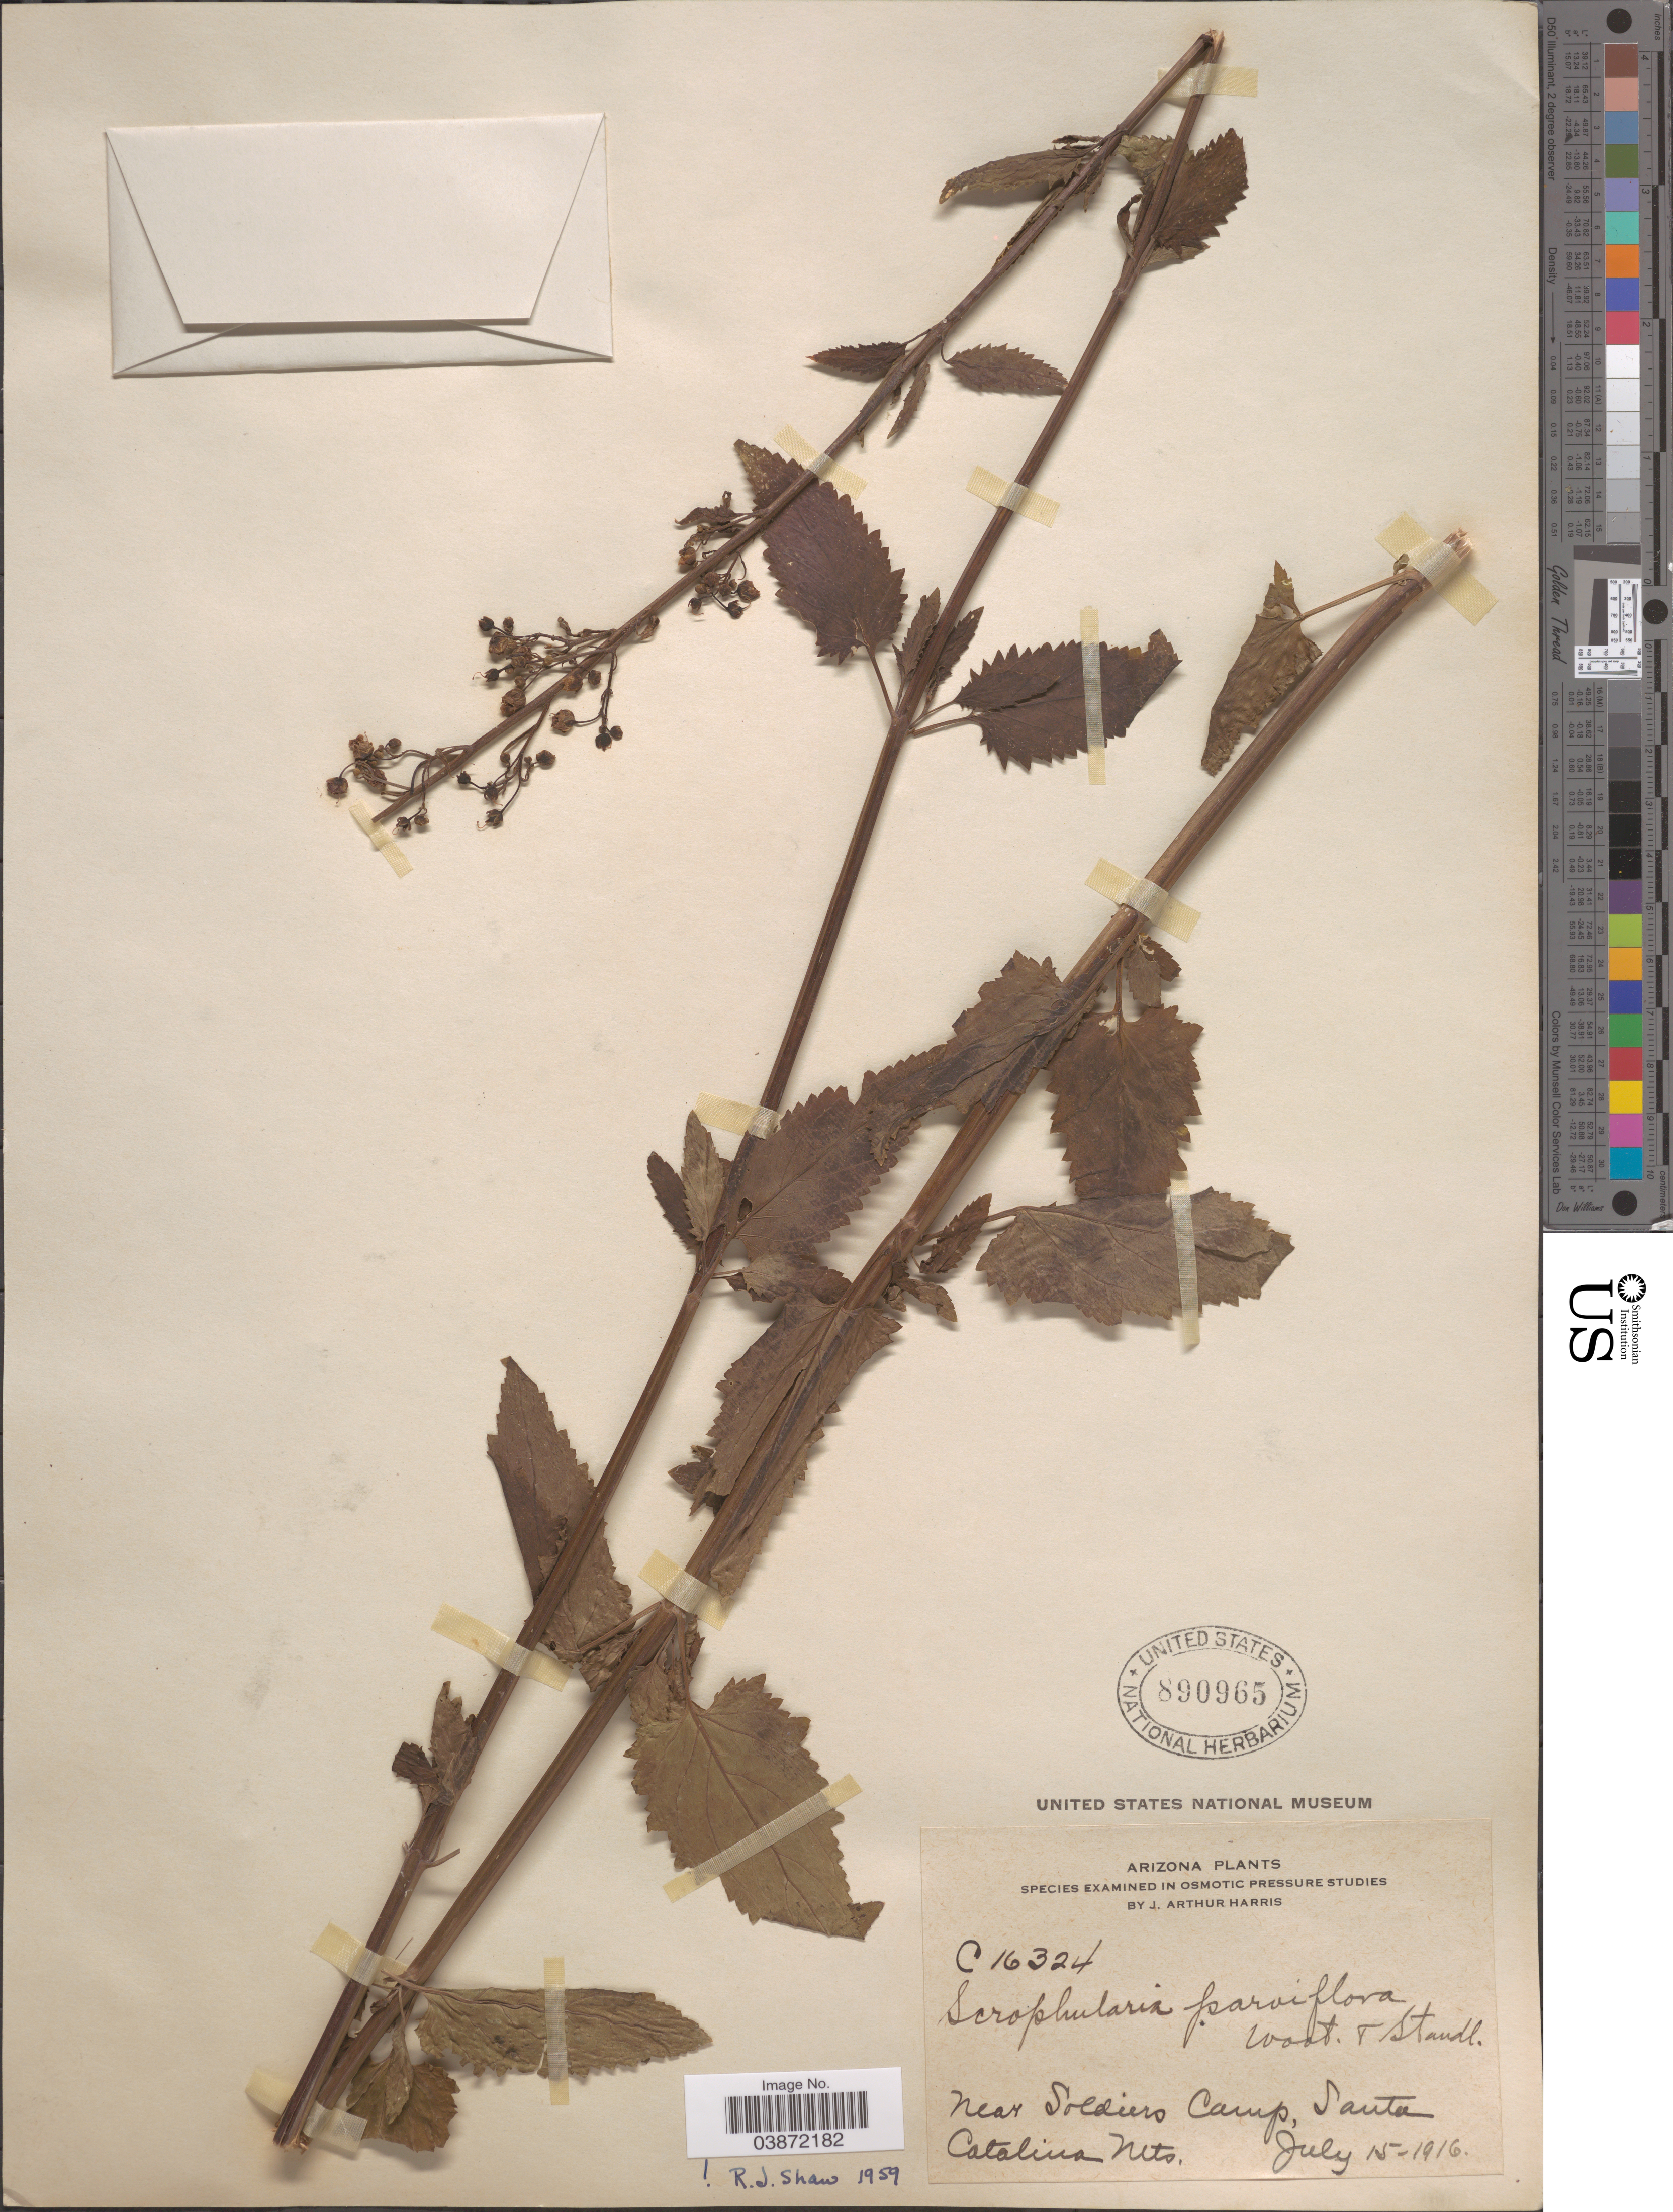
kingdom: Plantae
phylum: Tracheophyta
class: Magnoliopsida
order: Lamiales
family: Scrophulariaceae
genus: Scrophularia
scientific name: Scrophularia parviflora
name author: Wooton & Standl.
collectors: J. A. Harris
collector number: C16324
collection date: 1916-07-15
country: United States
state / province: Arizona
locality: Near Soldiers Camp, Santa Catalina Mts.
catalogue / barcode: US 890965